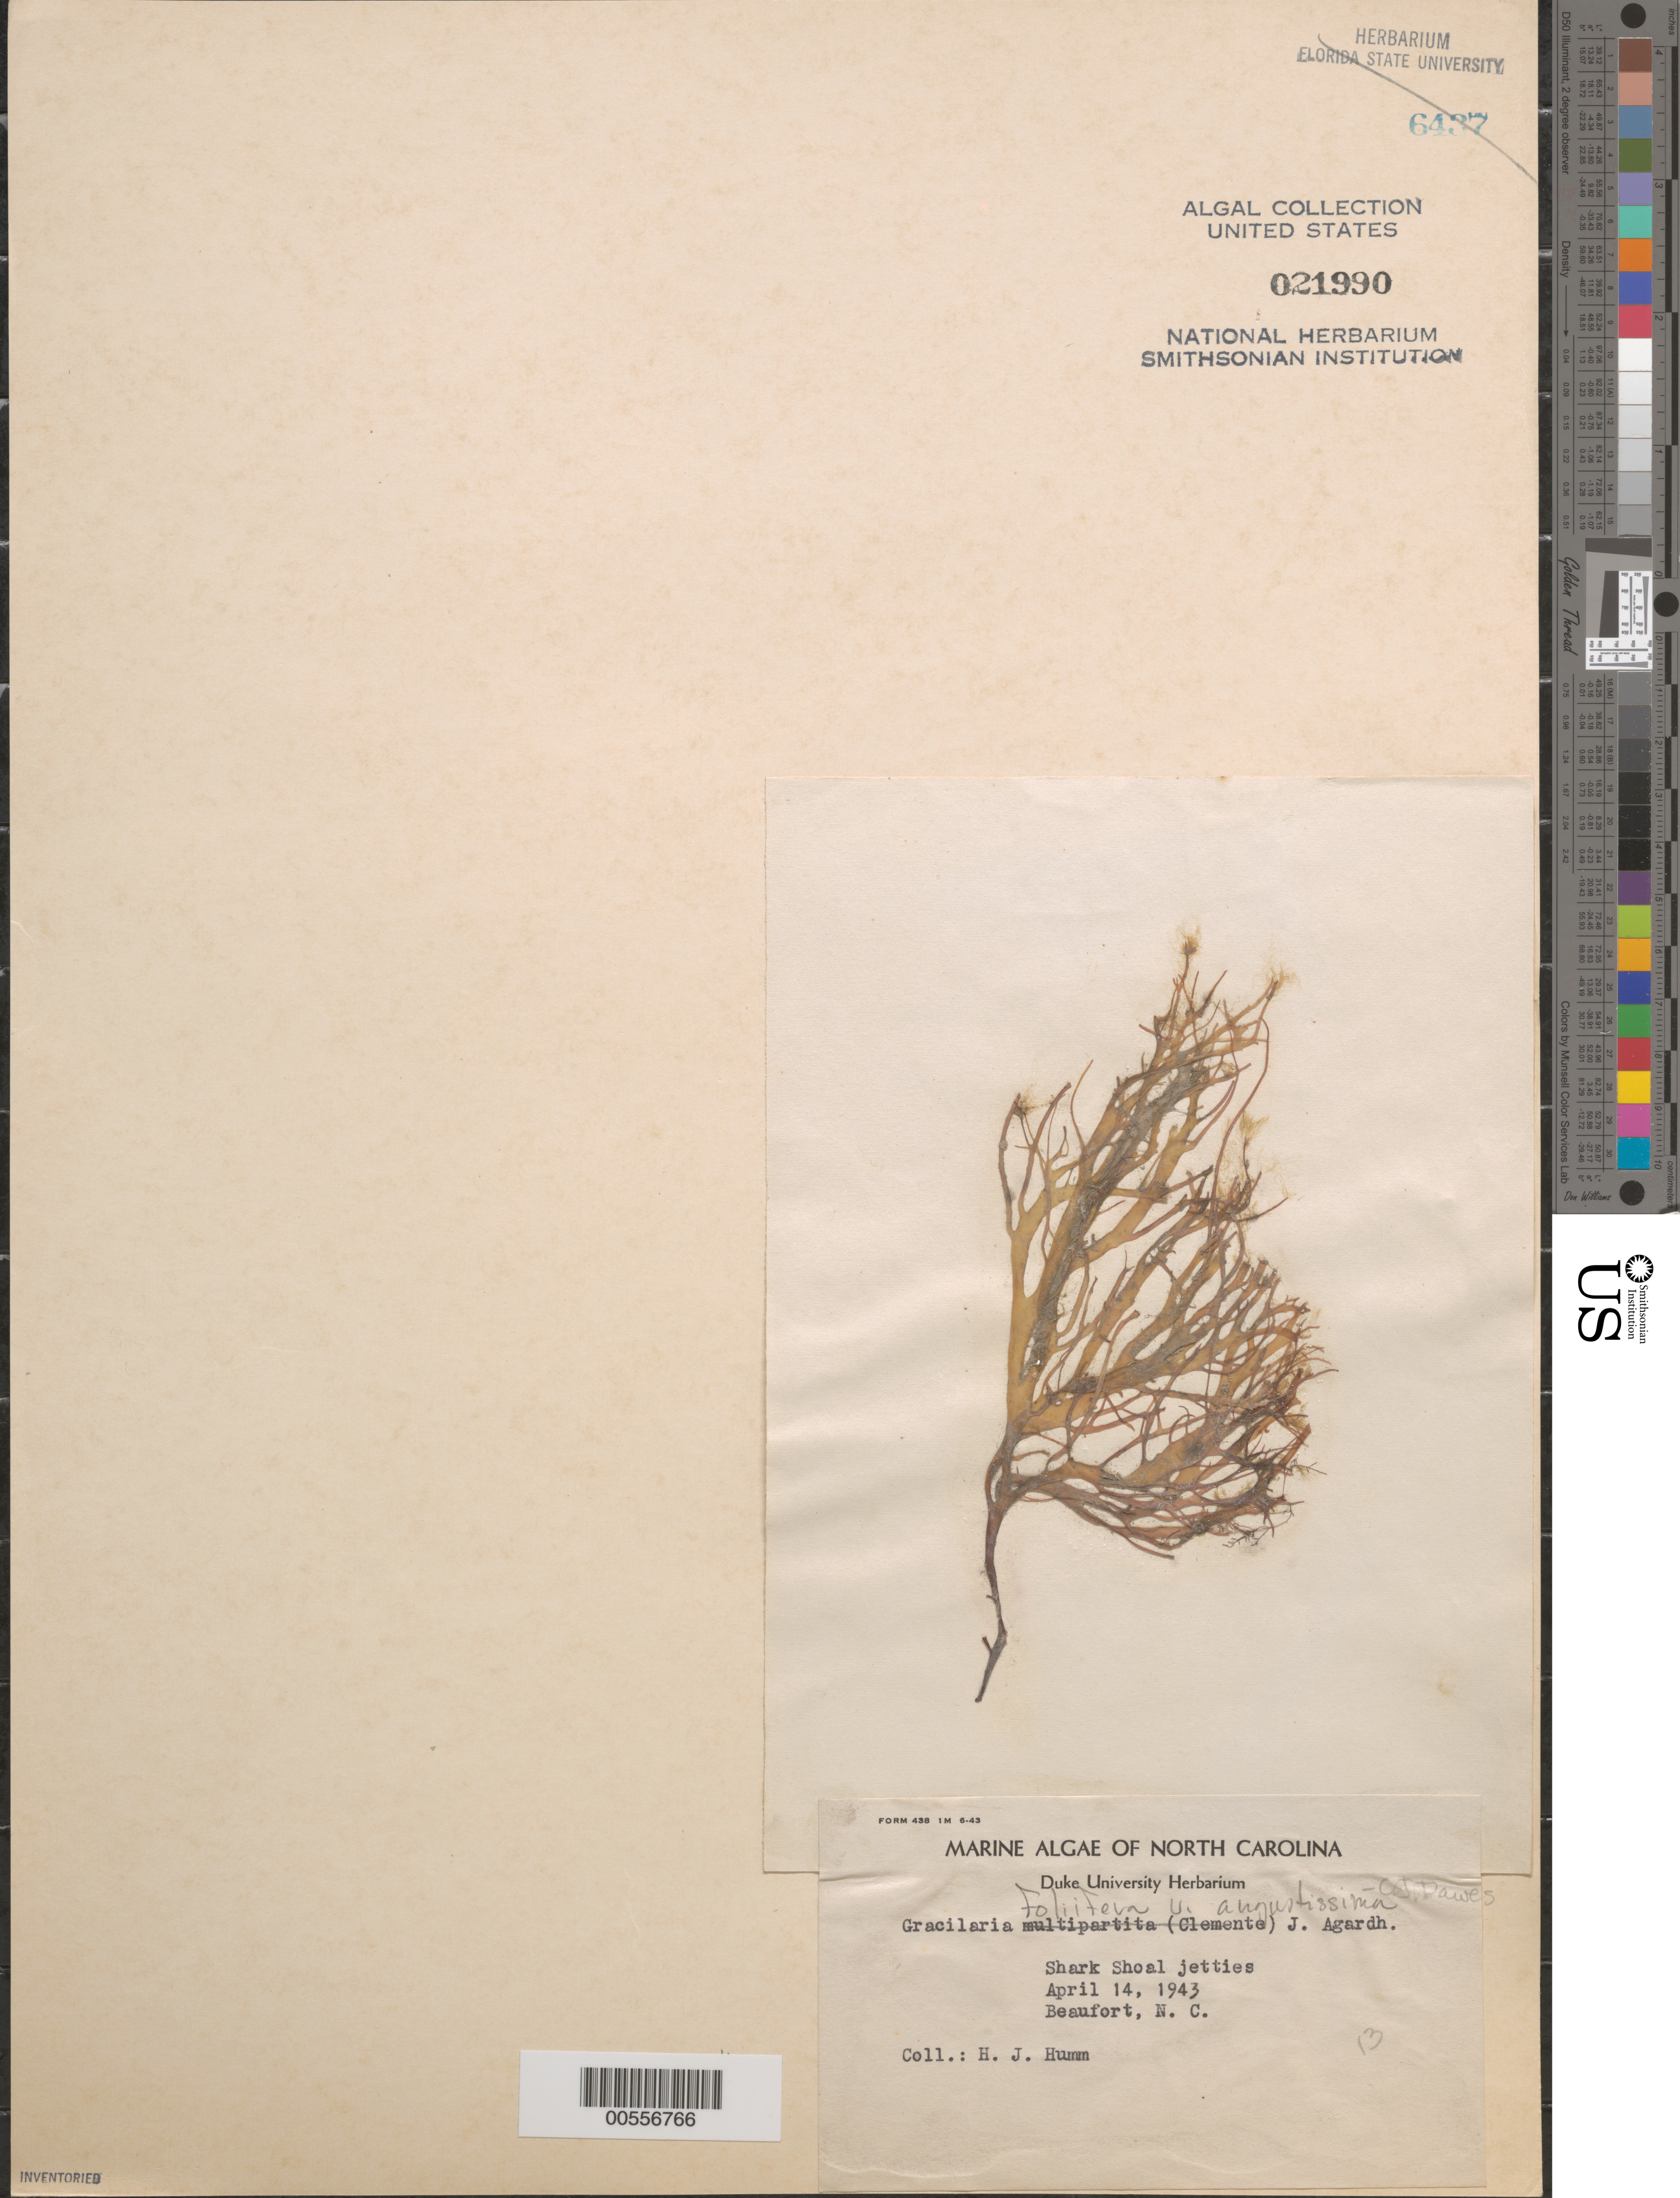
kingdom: Plantae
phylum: Rhodophyta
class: Florideophyceae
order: Gracilariales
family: Gracilariaceae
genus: Gracilaria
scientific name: Gracilaria foliifera var. angustissima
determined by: Dawes, C. J.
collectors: H. J. Humm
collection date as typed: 14 Apr 1943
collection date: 1943-04-14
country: United States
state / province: North Carolina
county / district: Carteret County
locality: Beaufort, Shark Shoal jetties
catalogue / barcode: US 21990